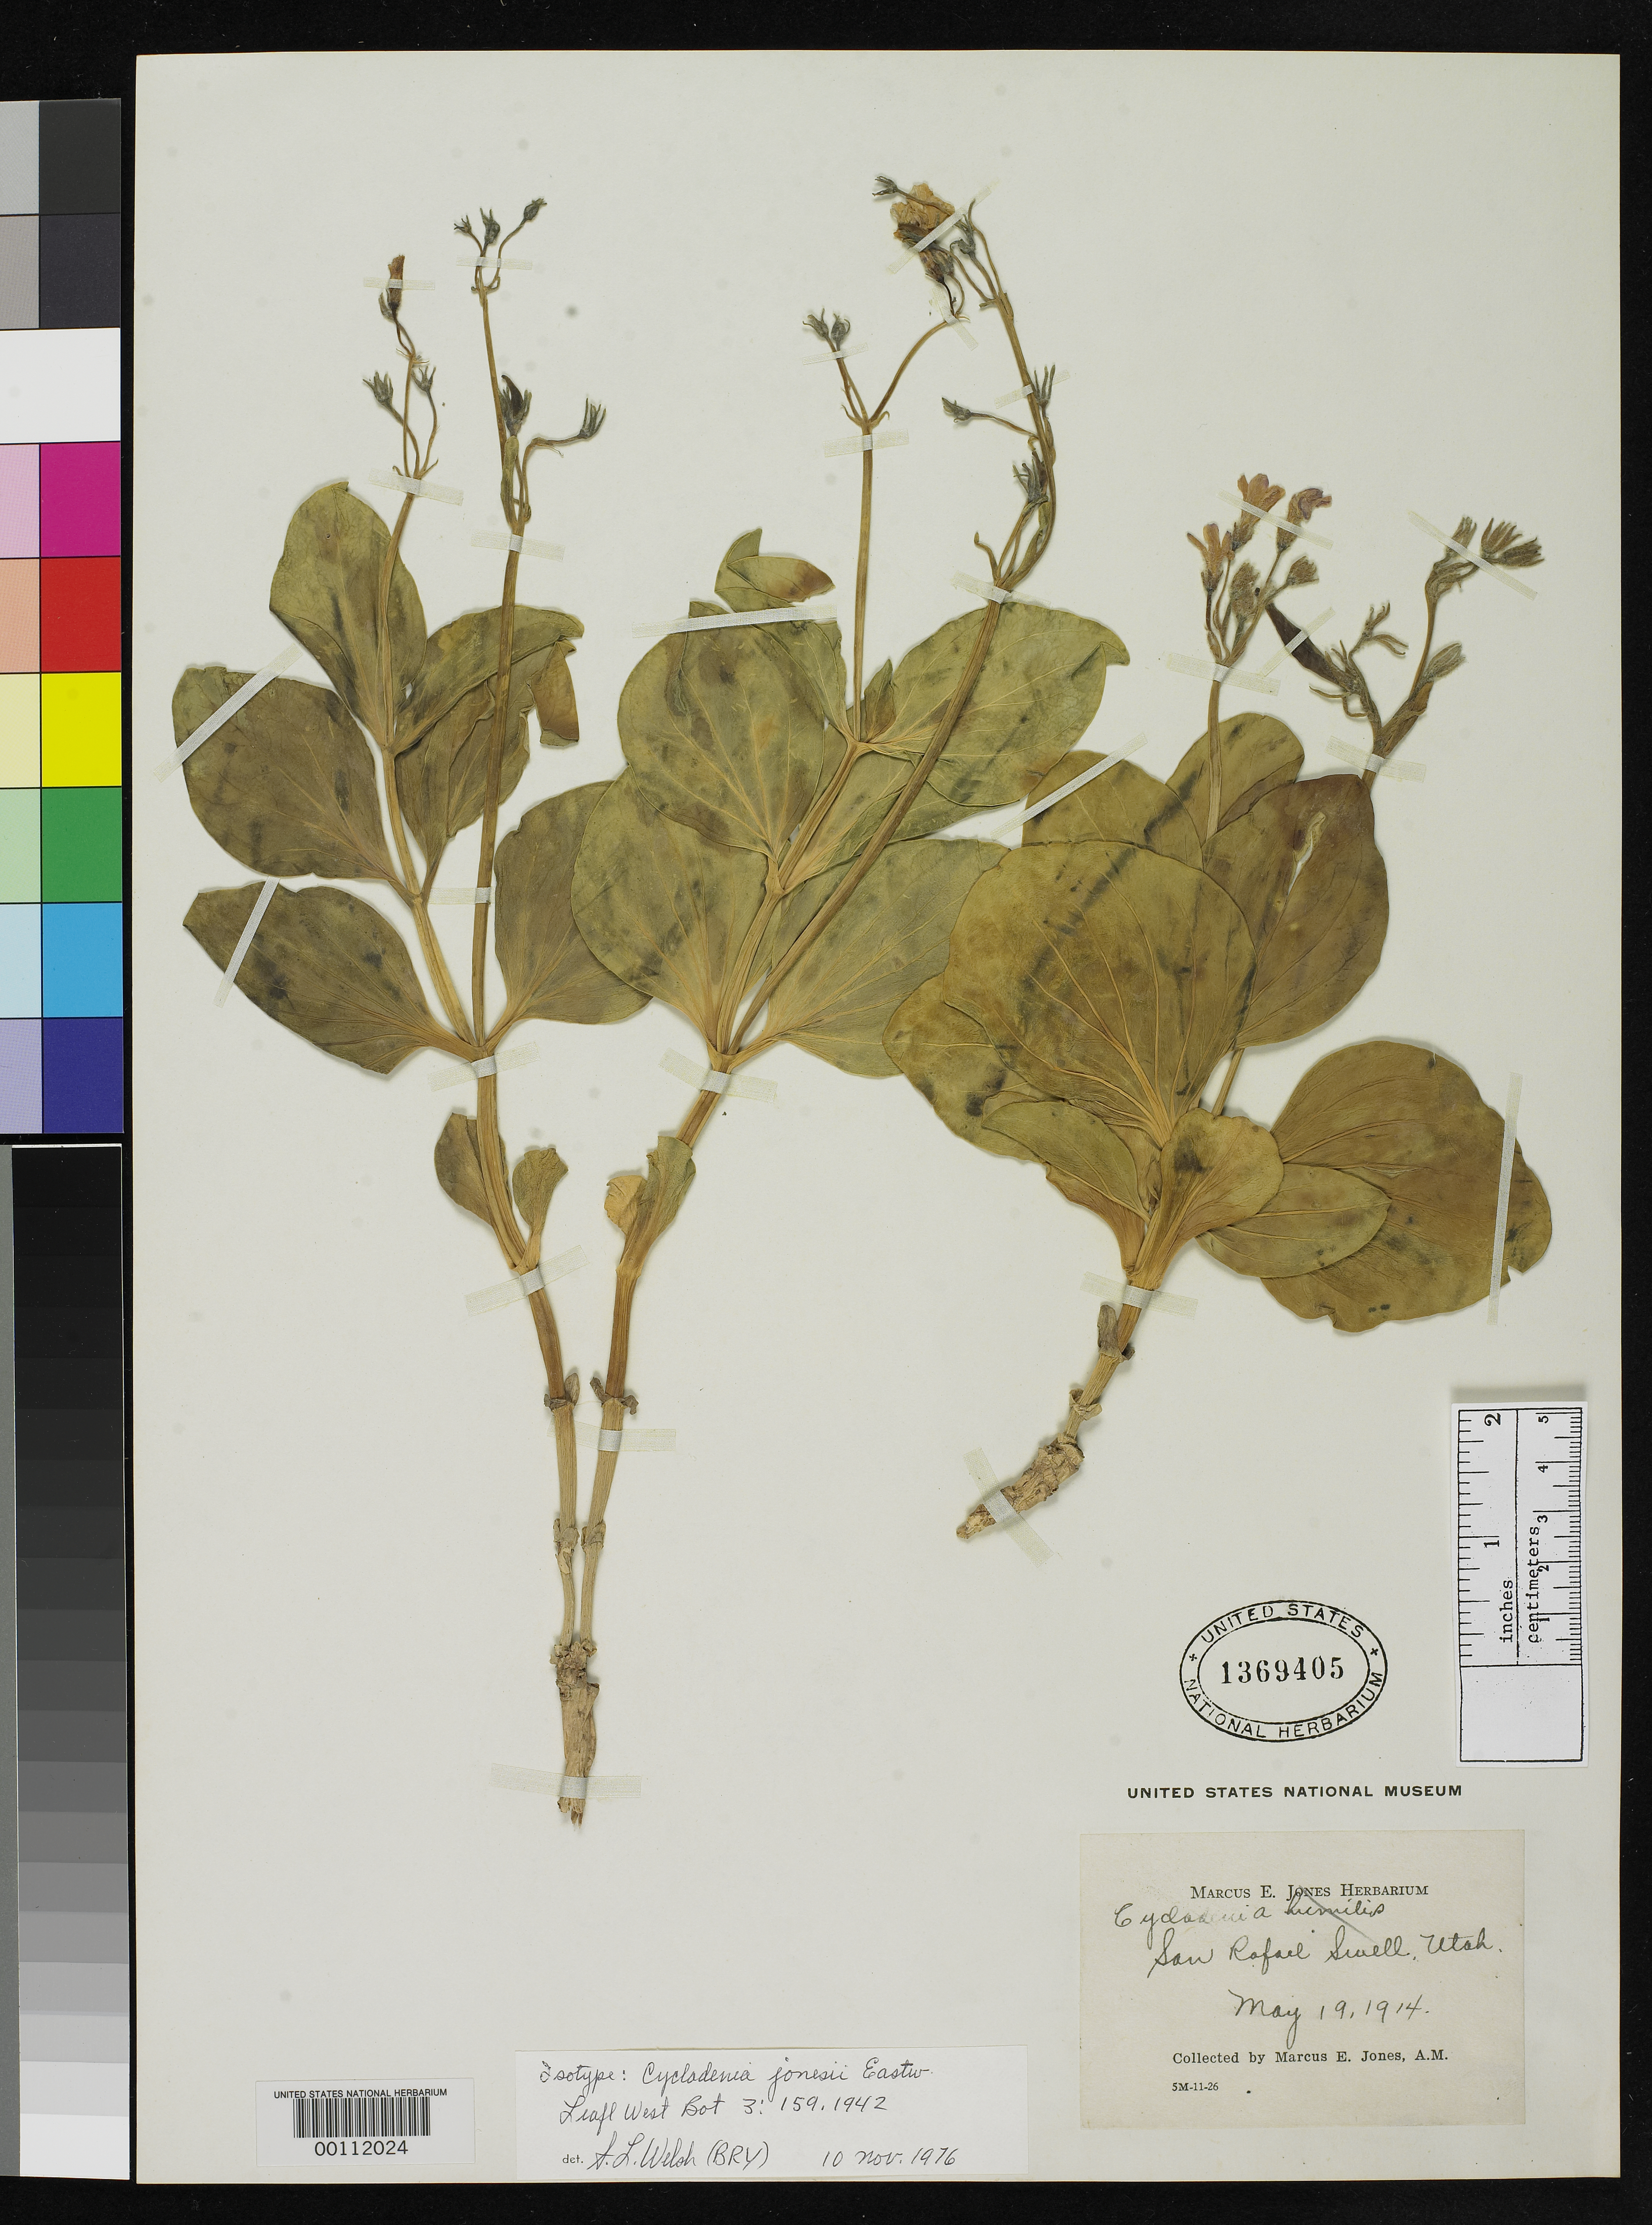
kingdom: Plantae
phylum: Tracheophyta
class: Magnoliopsida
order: Gentianales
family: Apocynaceae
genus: Cycladenia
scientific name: Cycladenia jonesii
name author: Eastw.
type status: Isotype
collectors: M. E. Jones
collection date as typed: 19 May 1914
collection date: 1914-05-19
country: United States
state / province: Utah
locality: San Rafael Swell.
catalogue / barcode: US 1369405